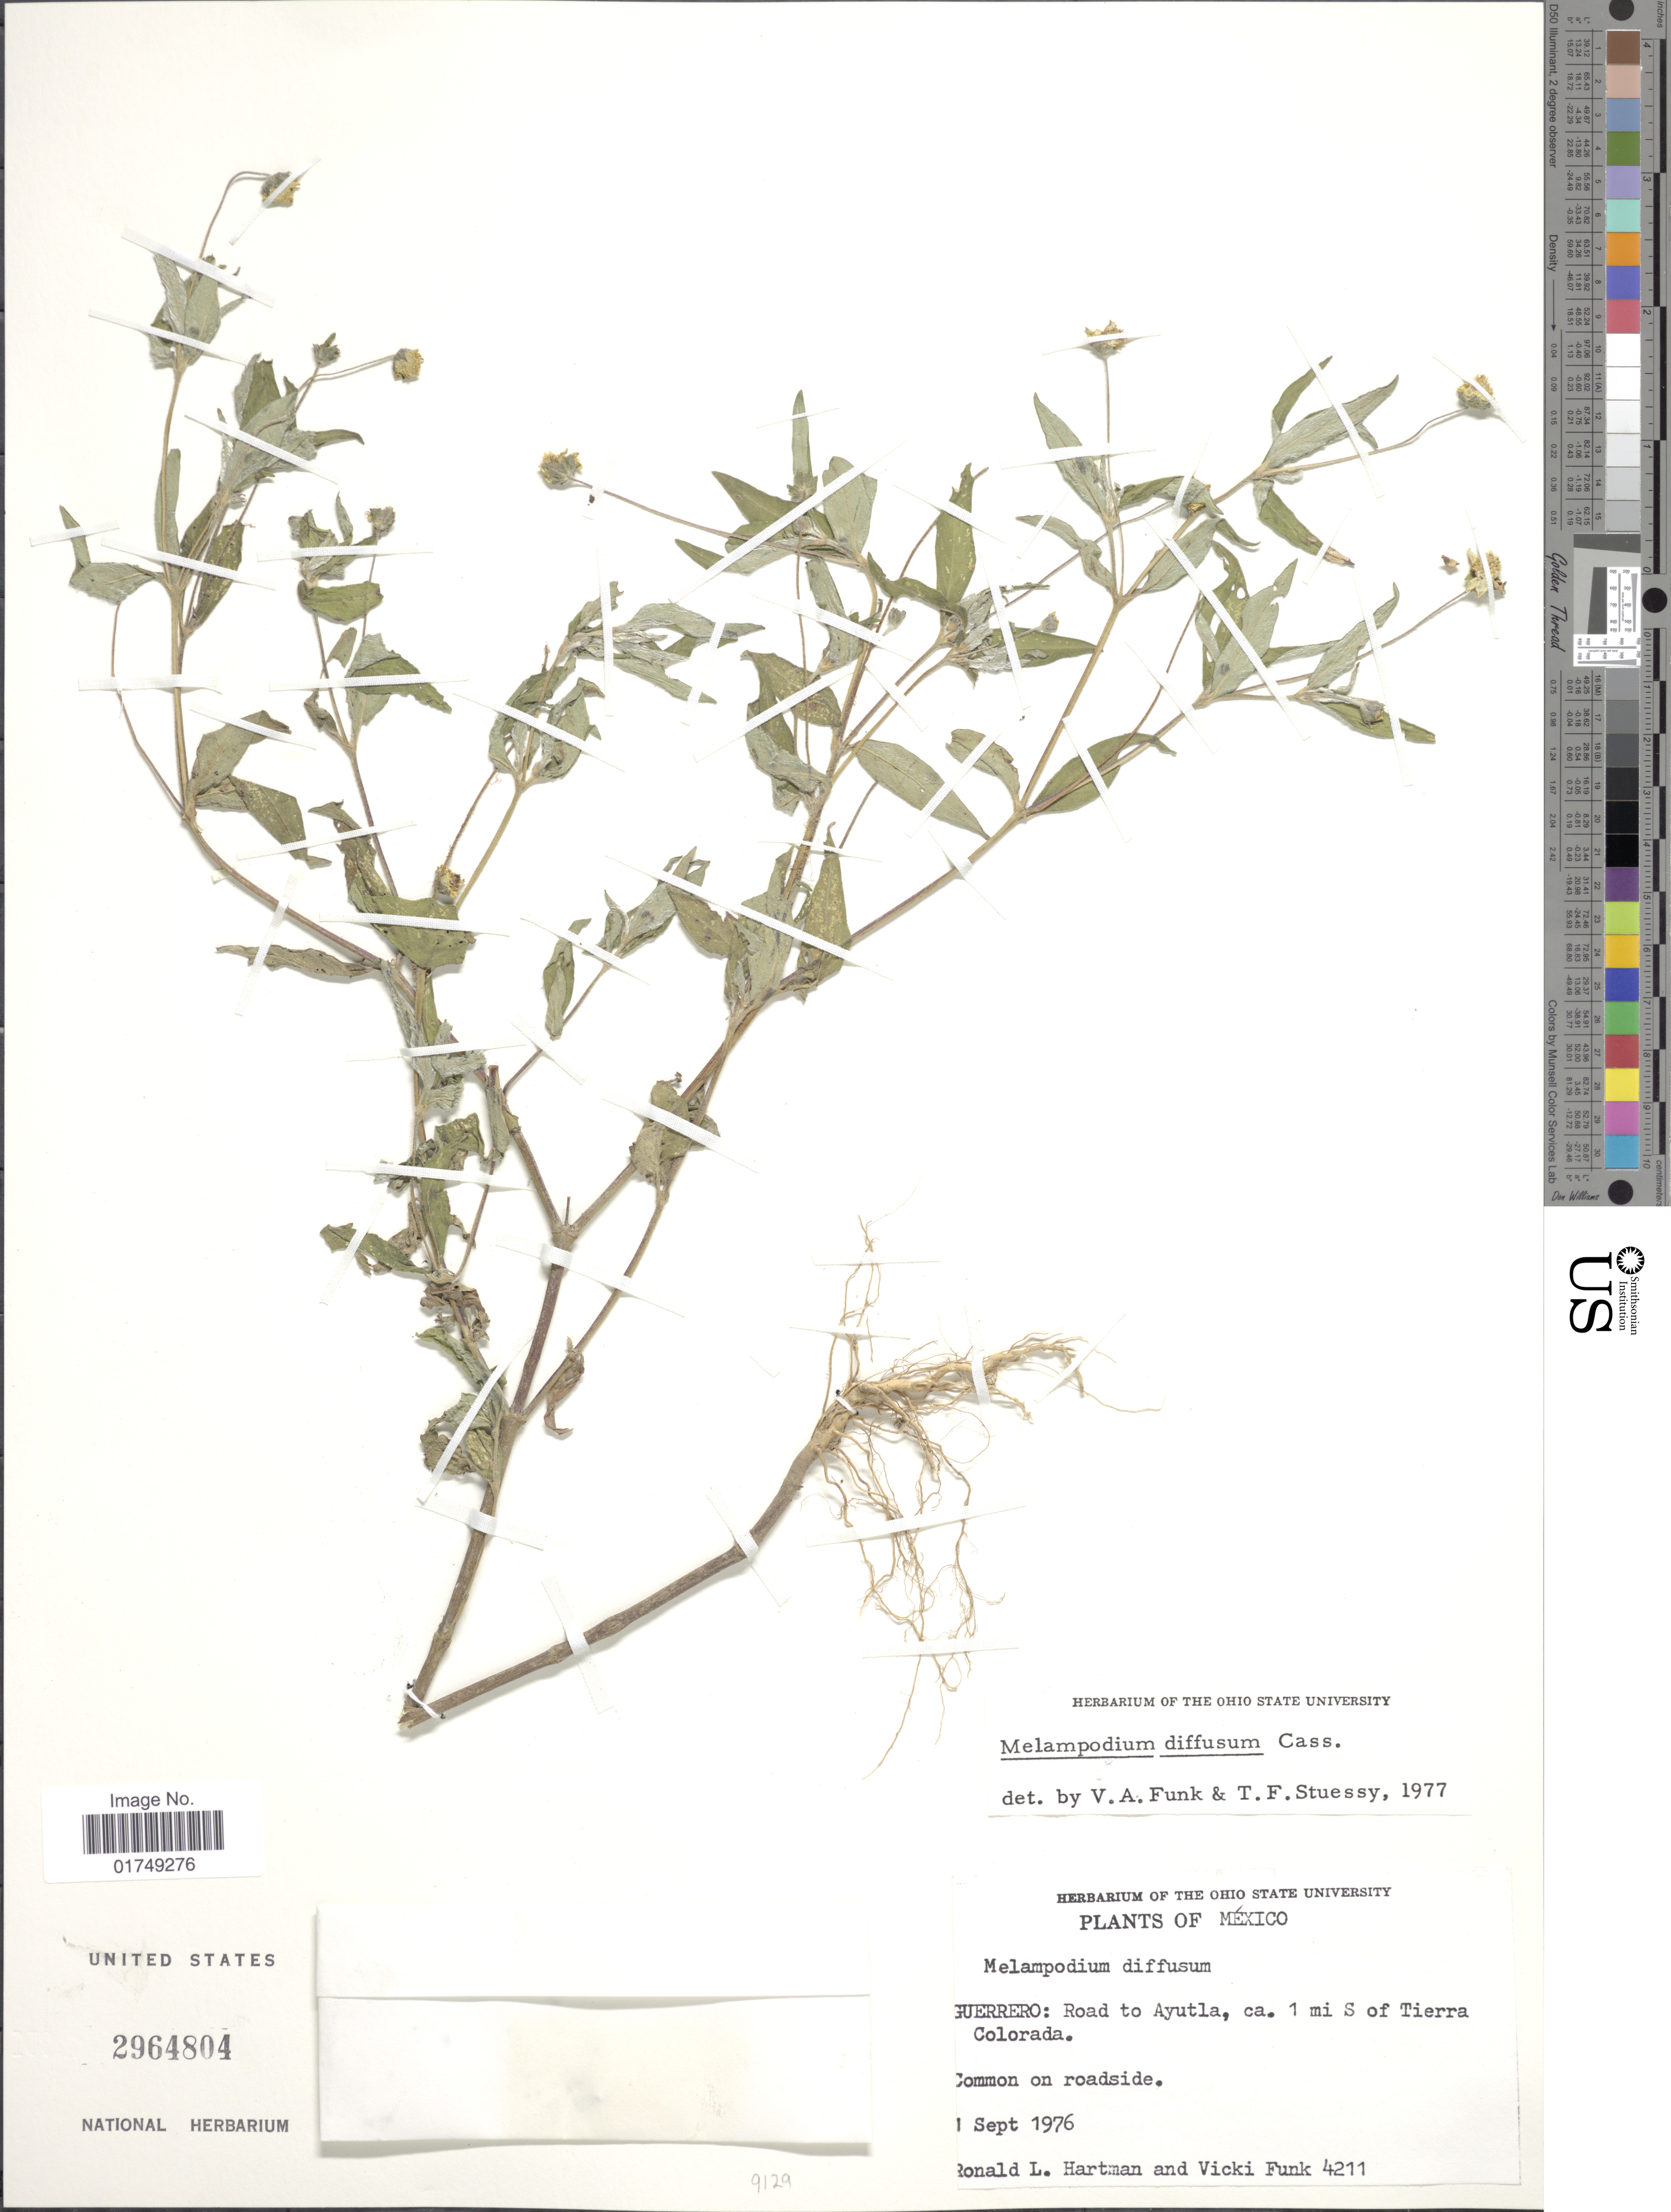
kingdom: Plantae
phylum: Tracheophyta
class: Magnoliopsida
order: Asterales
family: Asteraceae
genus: Melampodium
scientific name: Melampodium diffusum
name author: Cass.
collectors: R. Hartman & V. Funk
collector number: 4211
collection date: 1976-09-01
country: Mexico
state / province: Guerrero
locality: Road to Ayutla, ca 1 mi S of Tierra Colorada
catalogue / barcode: US 2964804